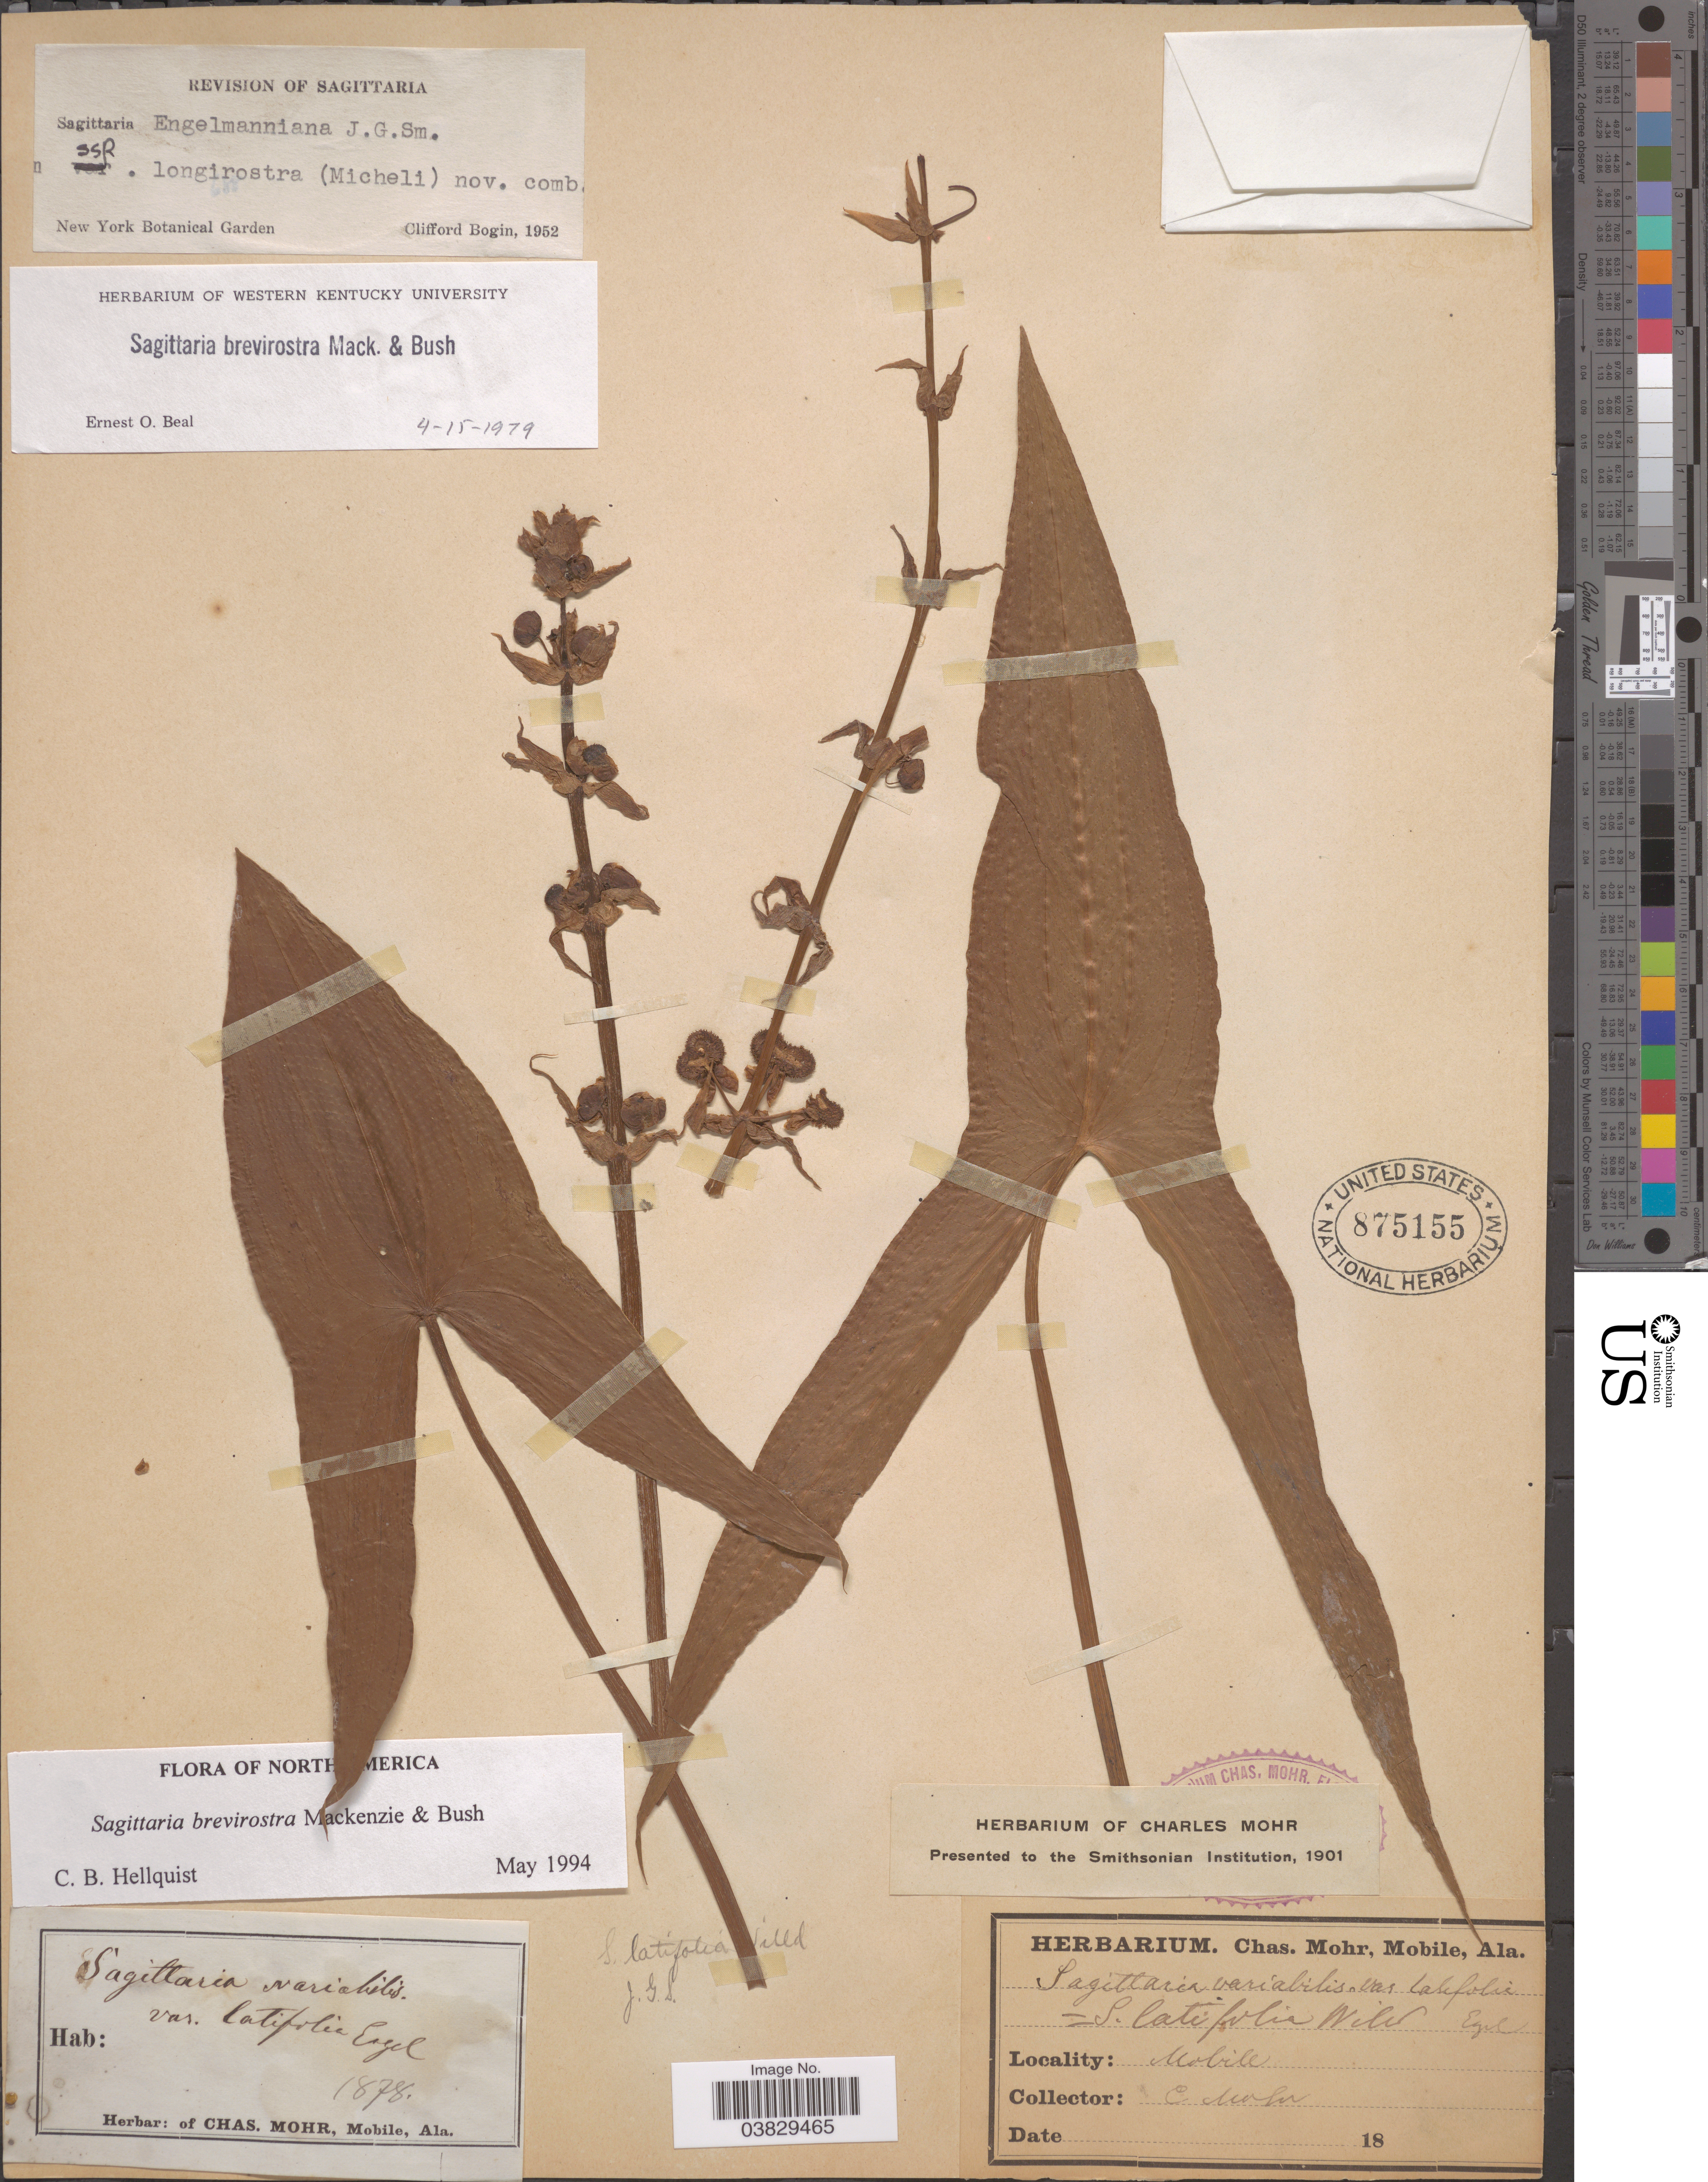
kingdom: Plantae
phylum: Tracheophyta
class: Liliopsida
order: Alismatales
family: Alismataceae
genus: Sagittaria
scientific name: Sagittaria brevirostra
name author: Mack. & Bush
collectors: Mohr, C. T. (herbarium)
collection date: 1878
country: United States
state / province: Alabama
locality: Mobile.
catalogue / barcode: US 875155